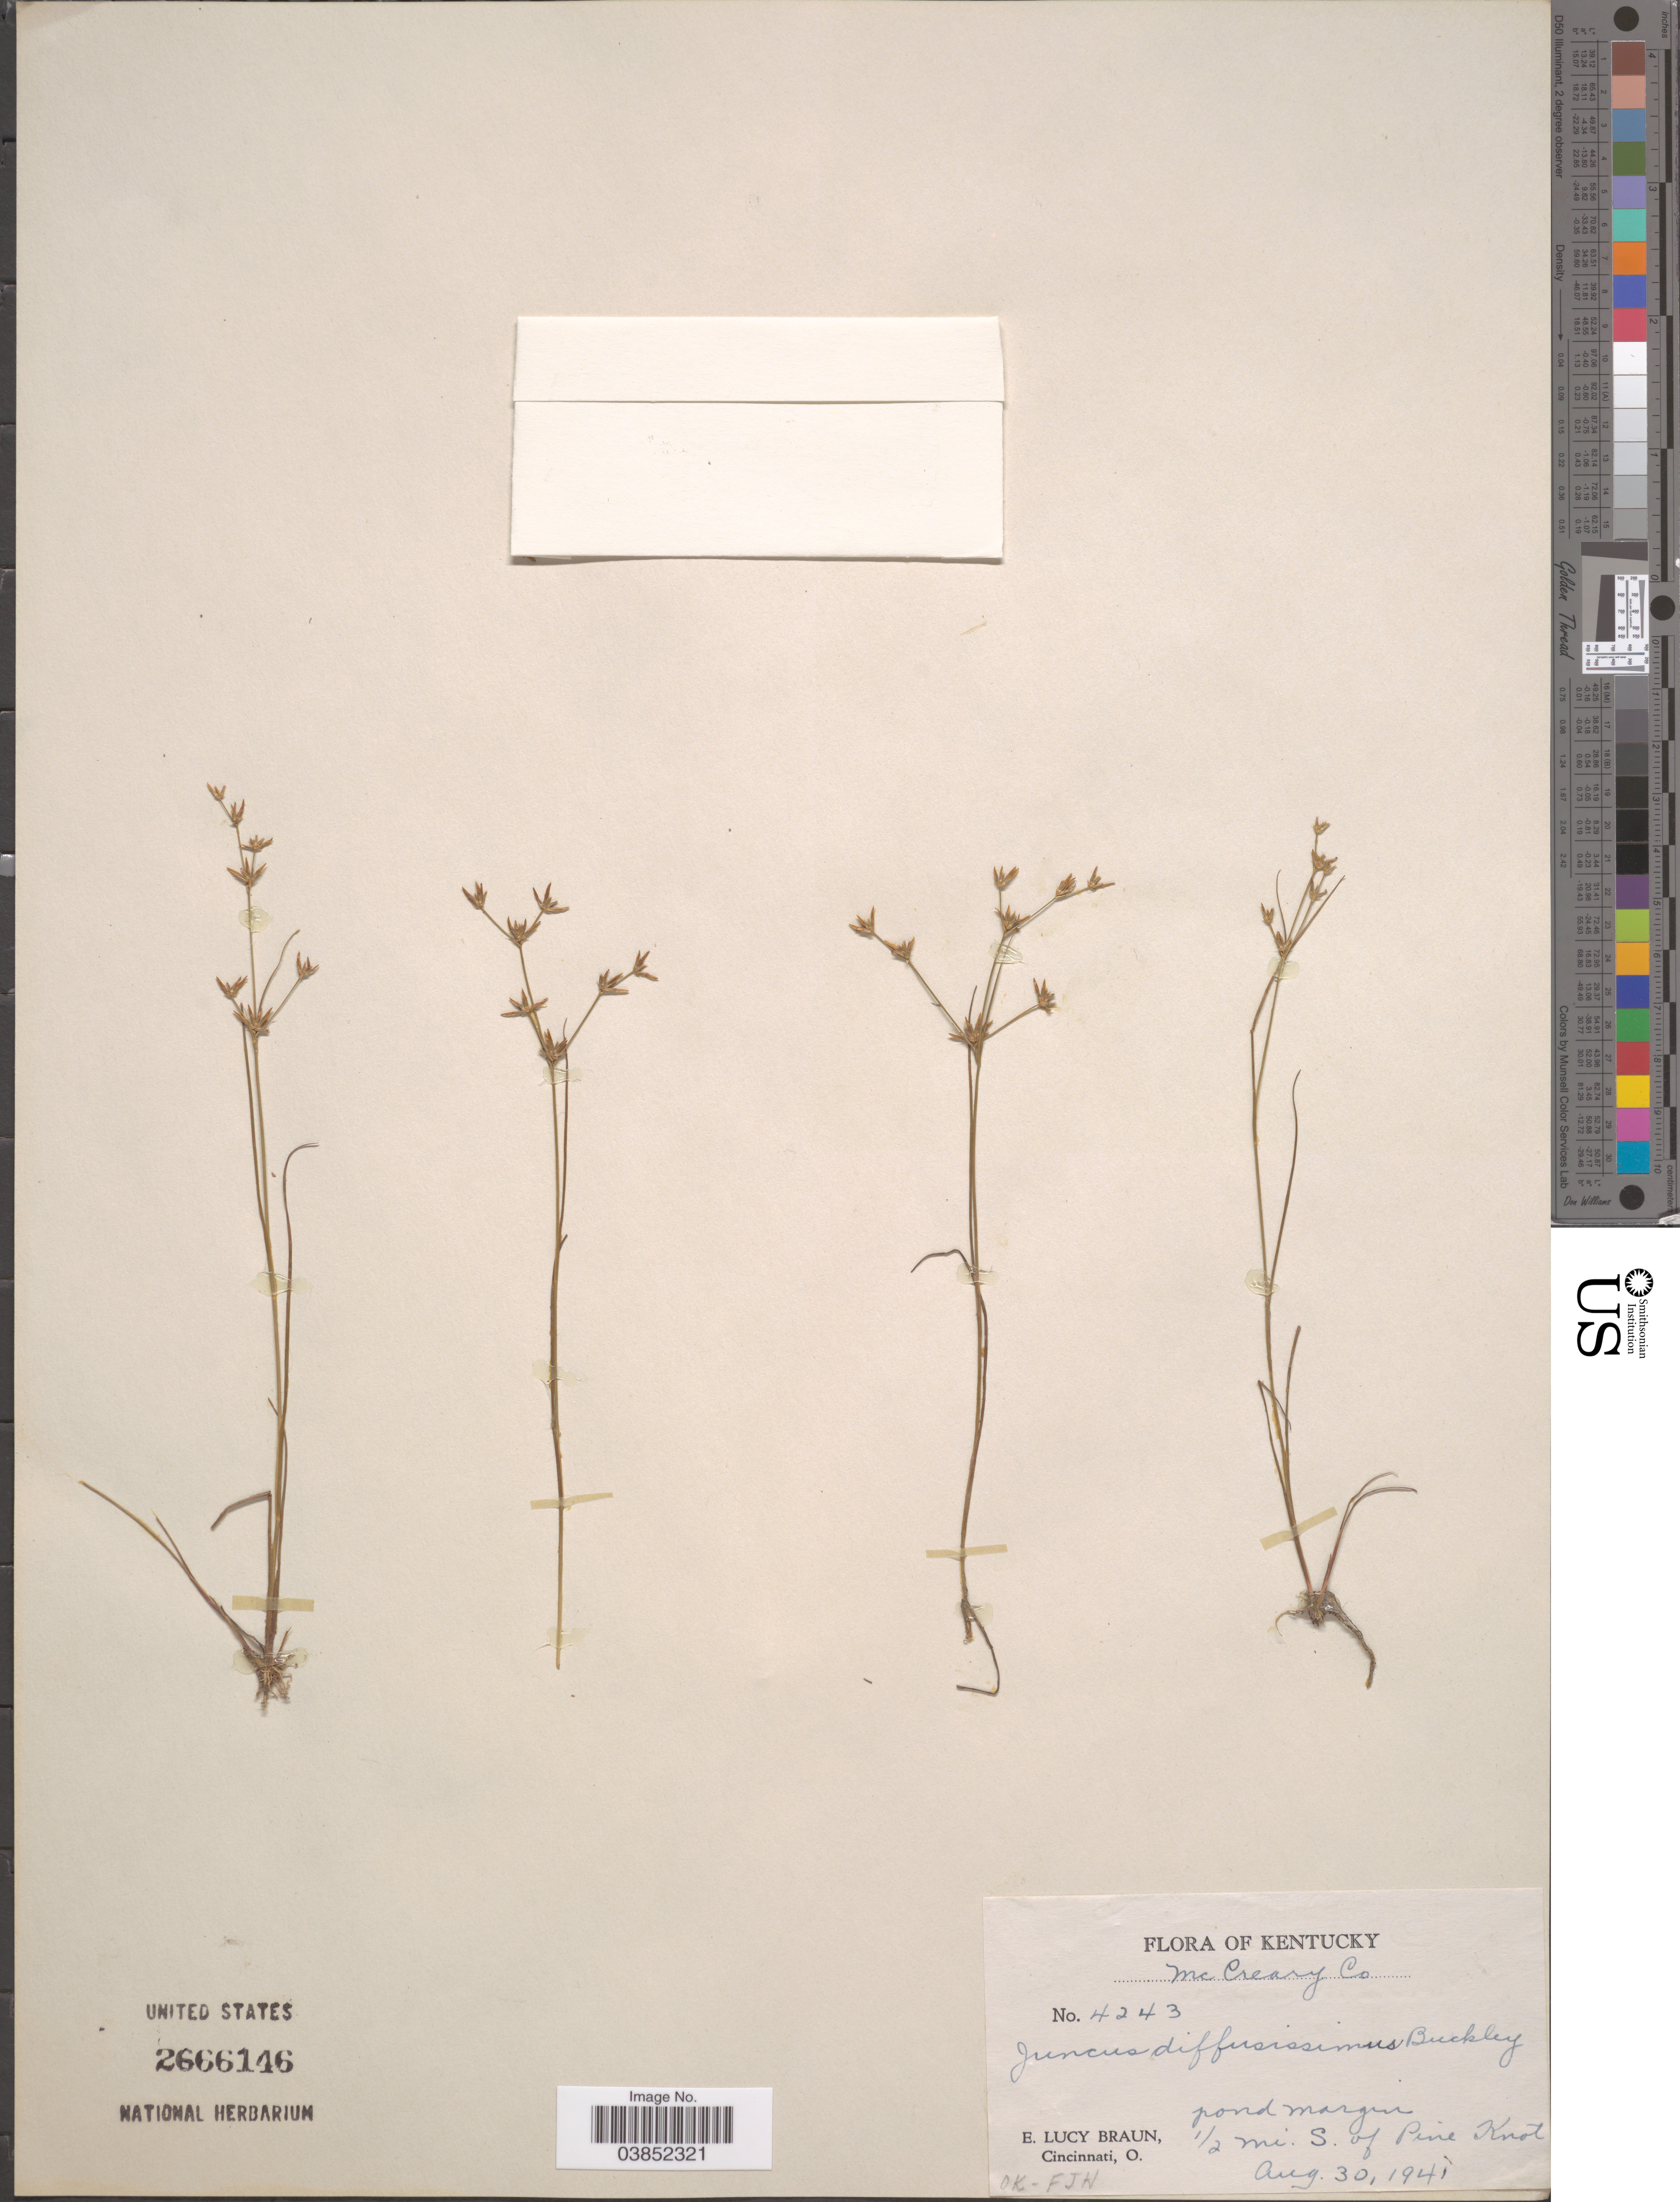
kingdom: Plantae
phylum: Tracheophyta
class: Liliopsida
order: Poales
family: Juncaceae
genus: Juncus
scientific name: Juncus diffusissimus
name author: Buckley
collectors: E. L. Braun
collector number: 4243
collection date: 1941-08-30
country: United States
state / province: Kentucky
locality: Mc Creary Co. Pond margin ½ mi. S. of Pine Knot.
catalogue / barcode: US 2666146